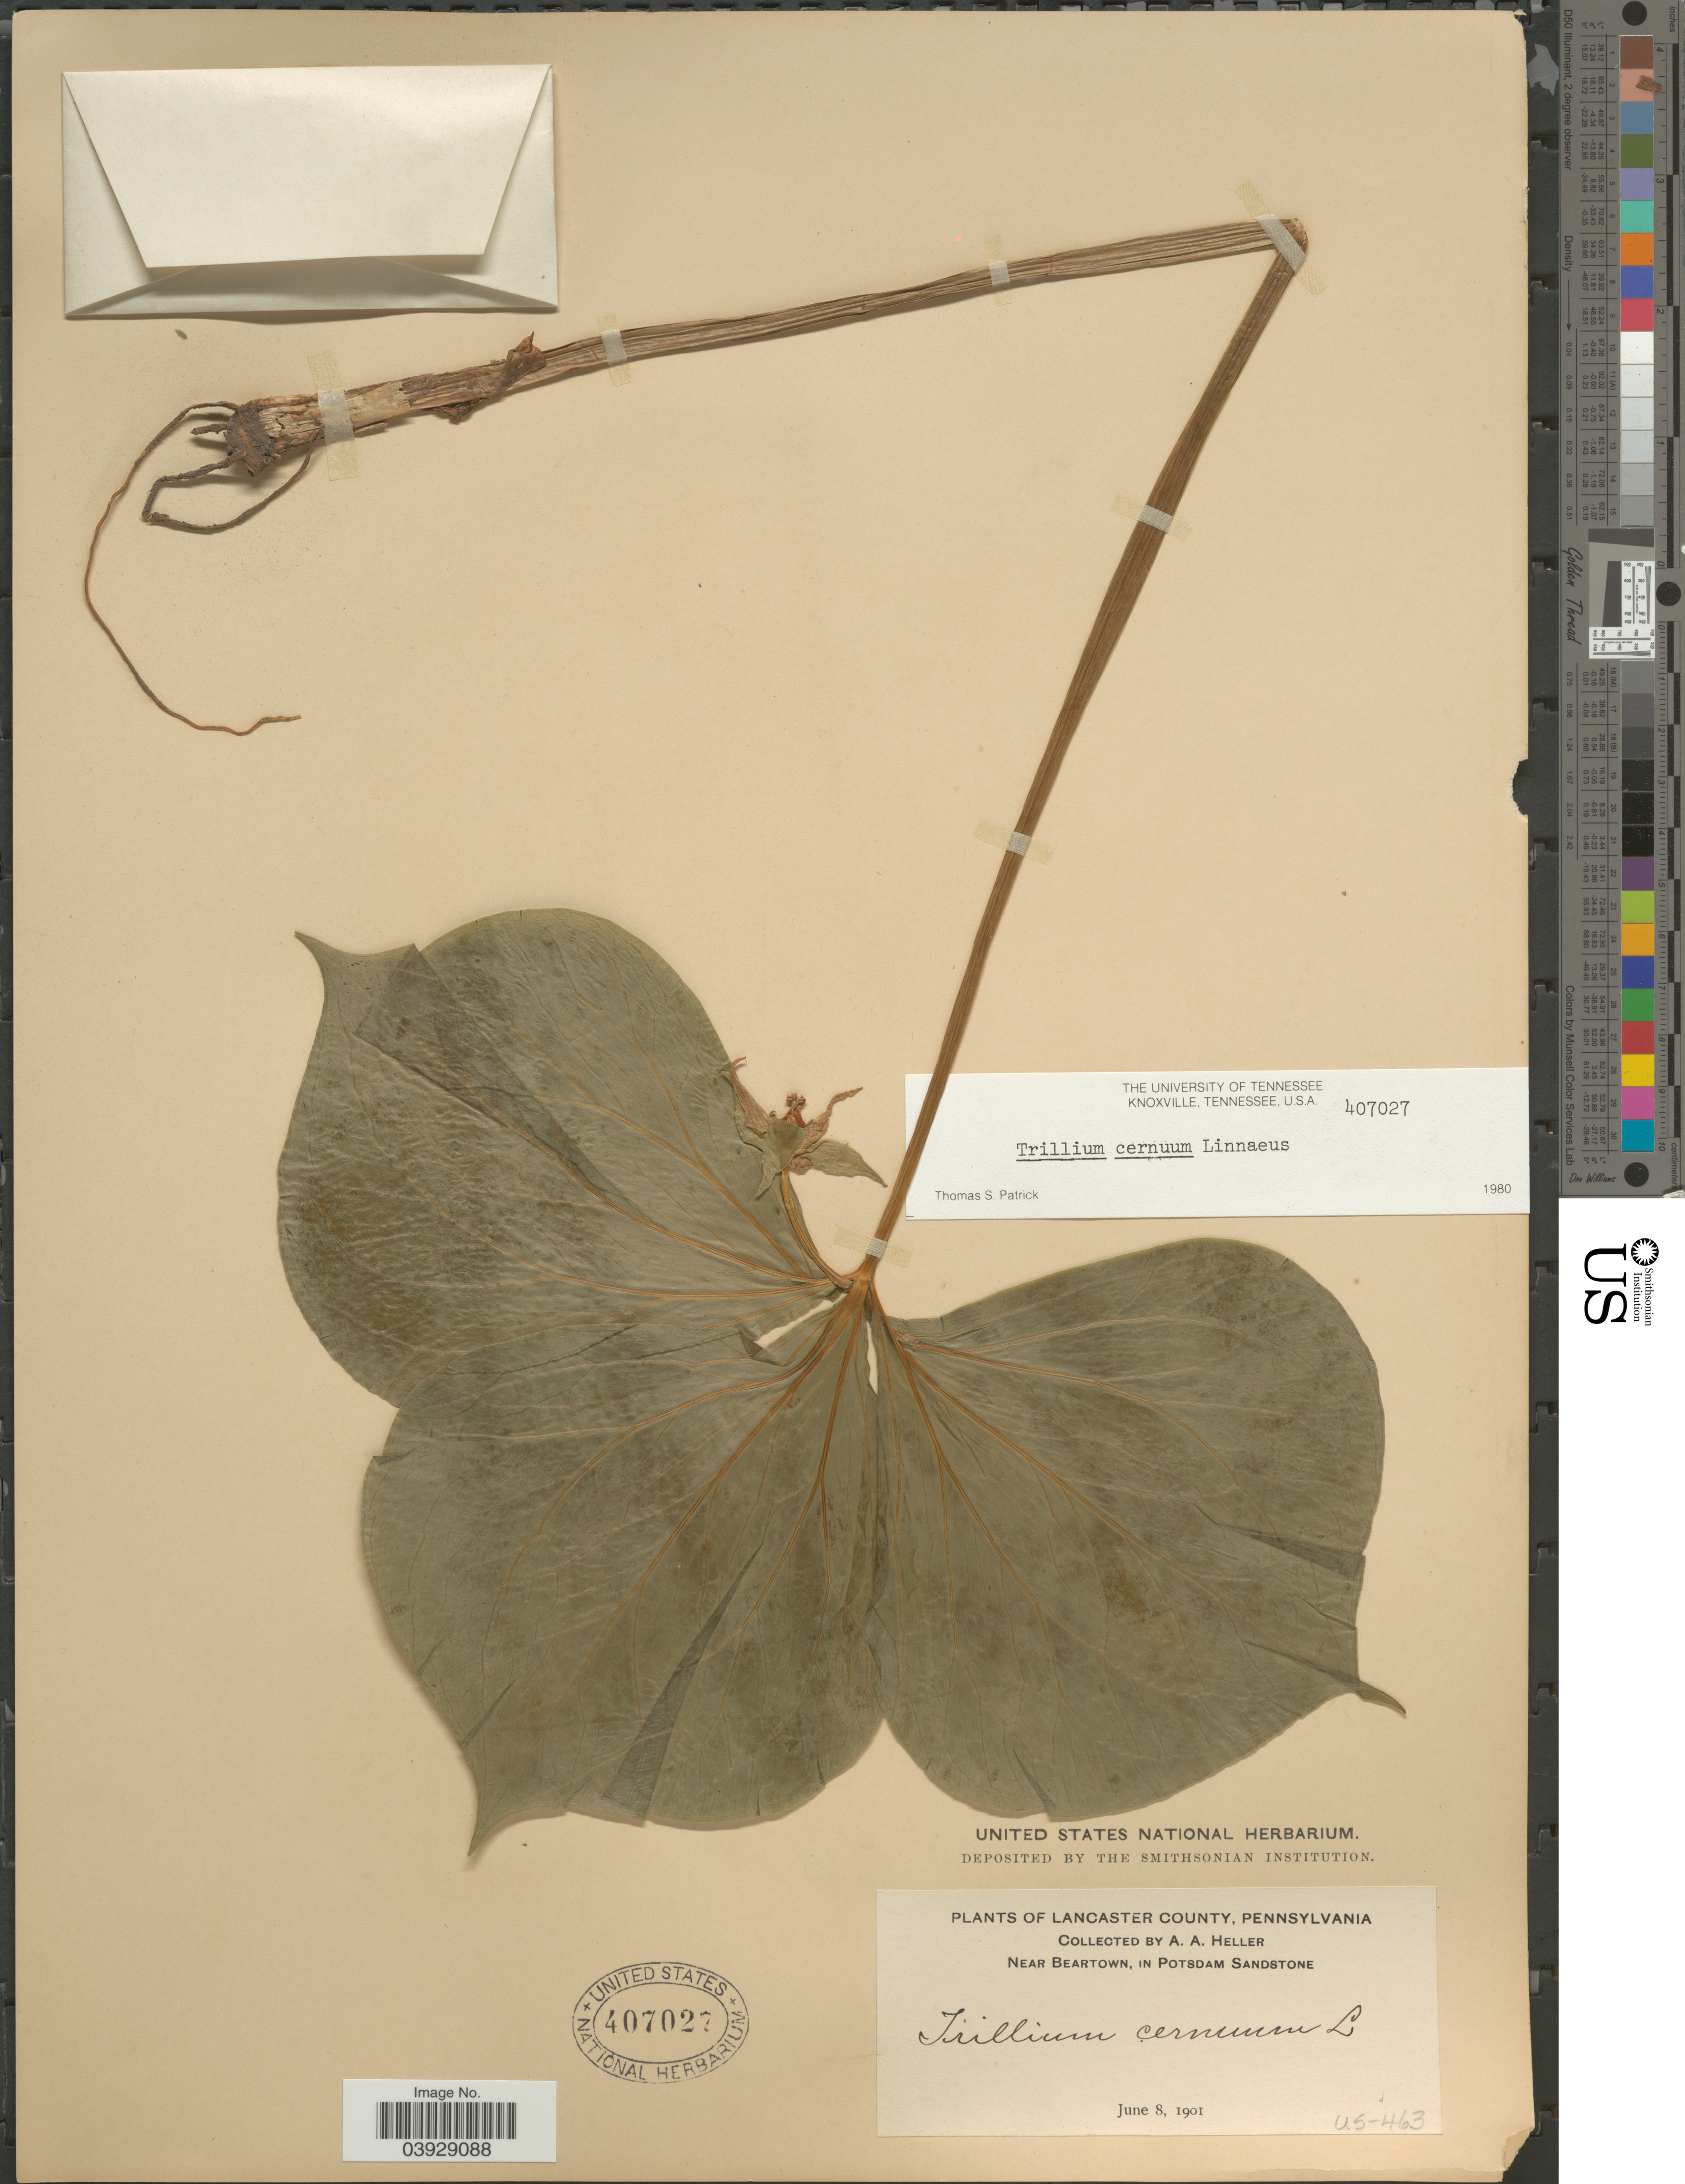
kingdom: Plantae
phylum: Tracheophyta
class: Liliopsida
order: Liliales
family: Melanthiaceae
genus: Trillium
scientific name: Trillium cernuum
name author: L.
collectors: A. A. Heller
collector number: US-463?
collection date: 1901-06-08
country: United States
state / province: Pennsylvania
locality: Lancaster County. Near Beartown, in Potsdam Sandstone.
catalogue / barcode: US 407027